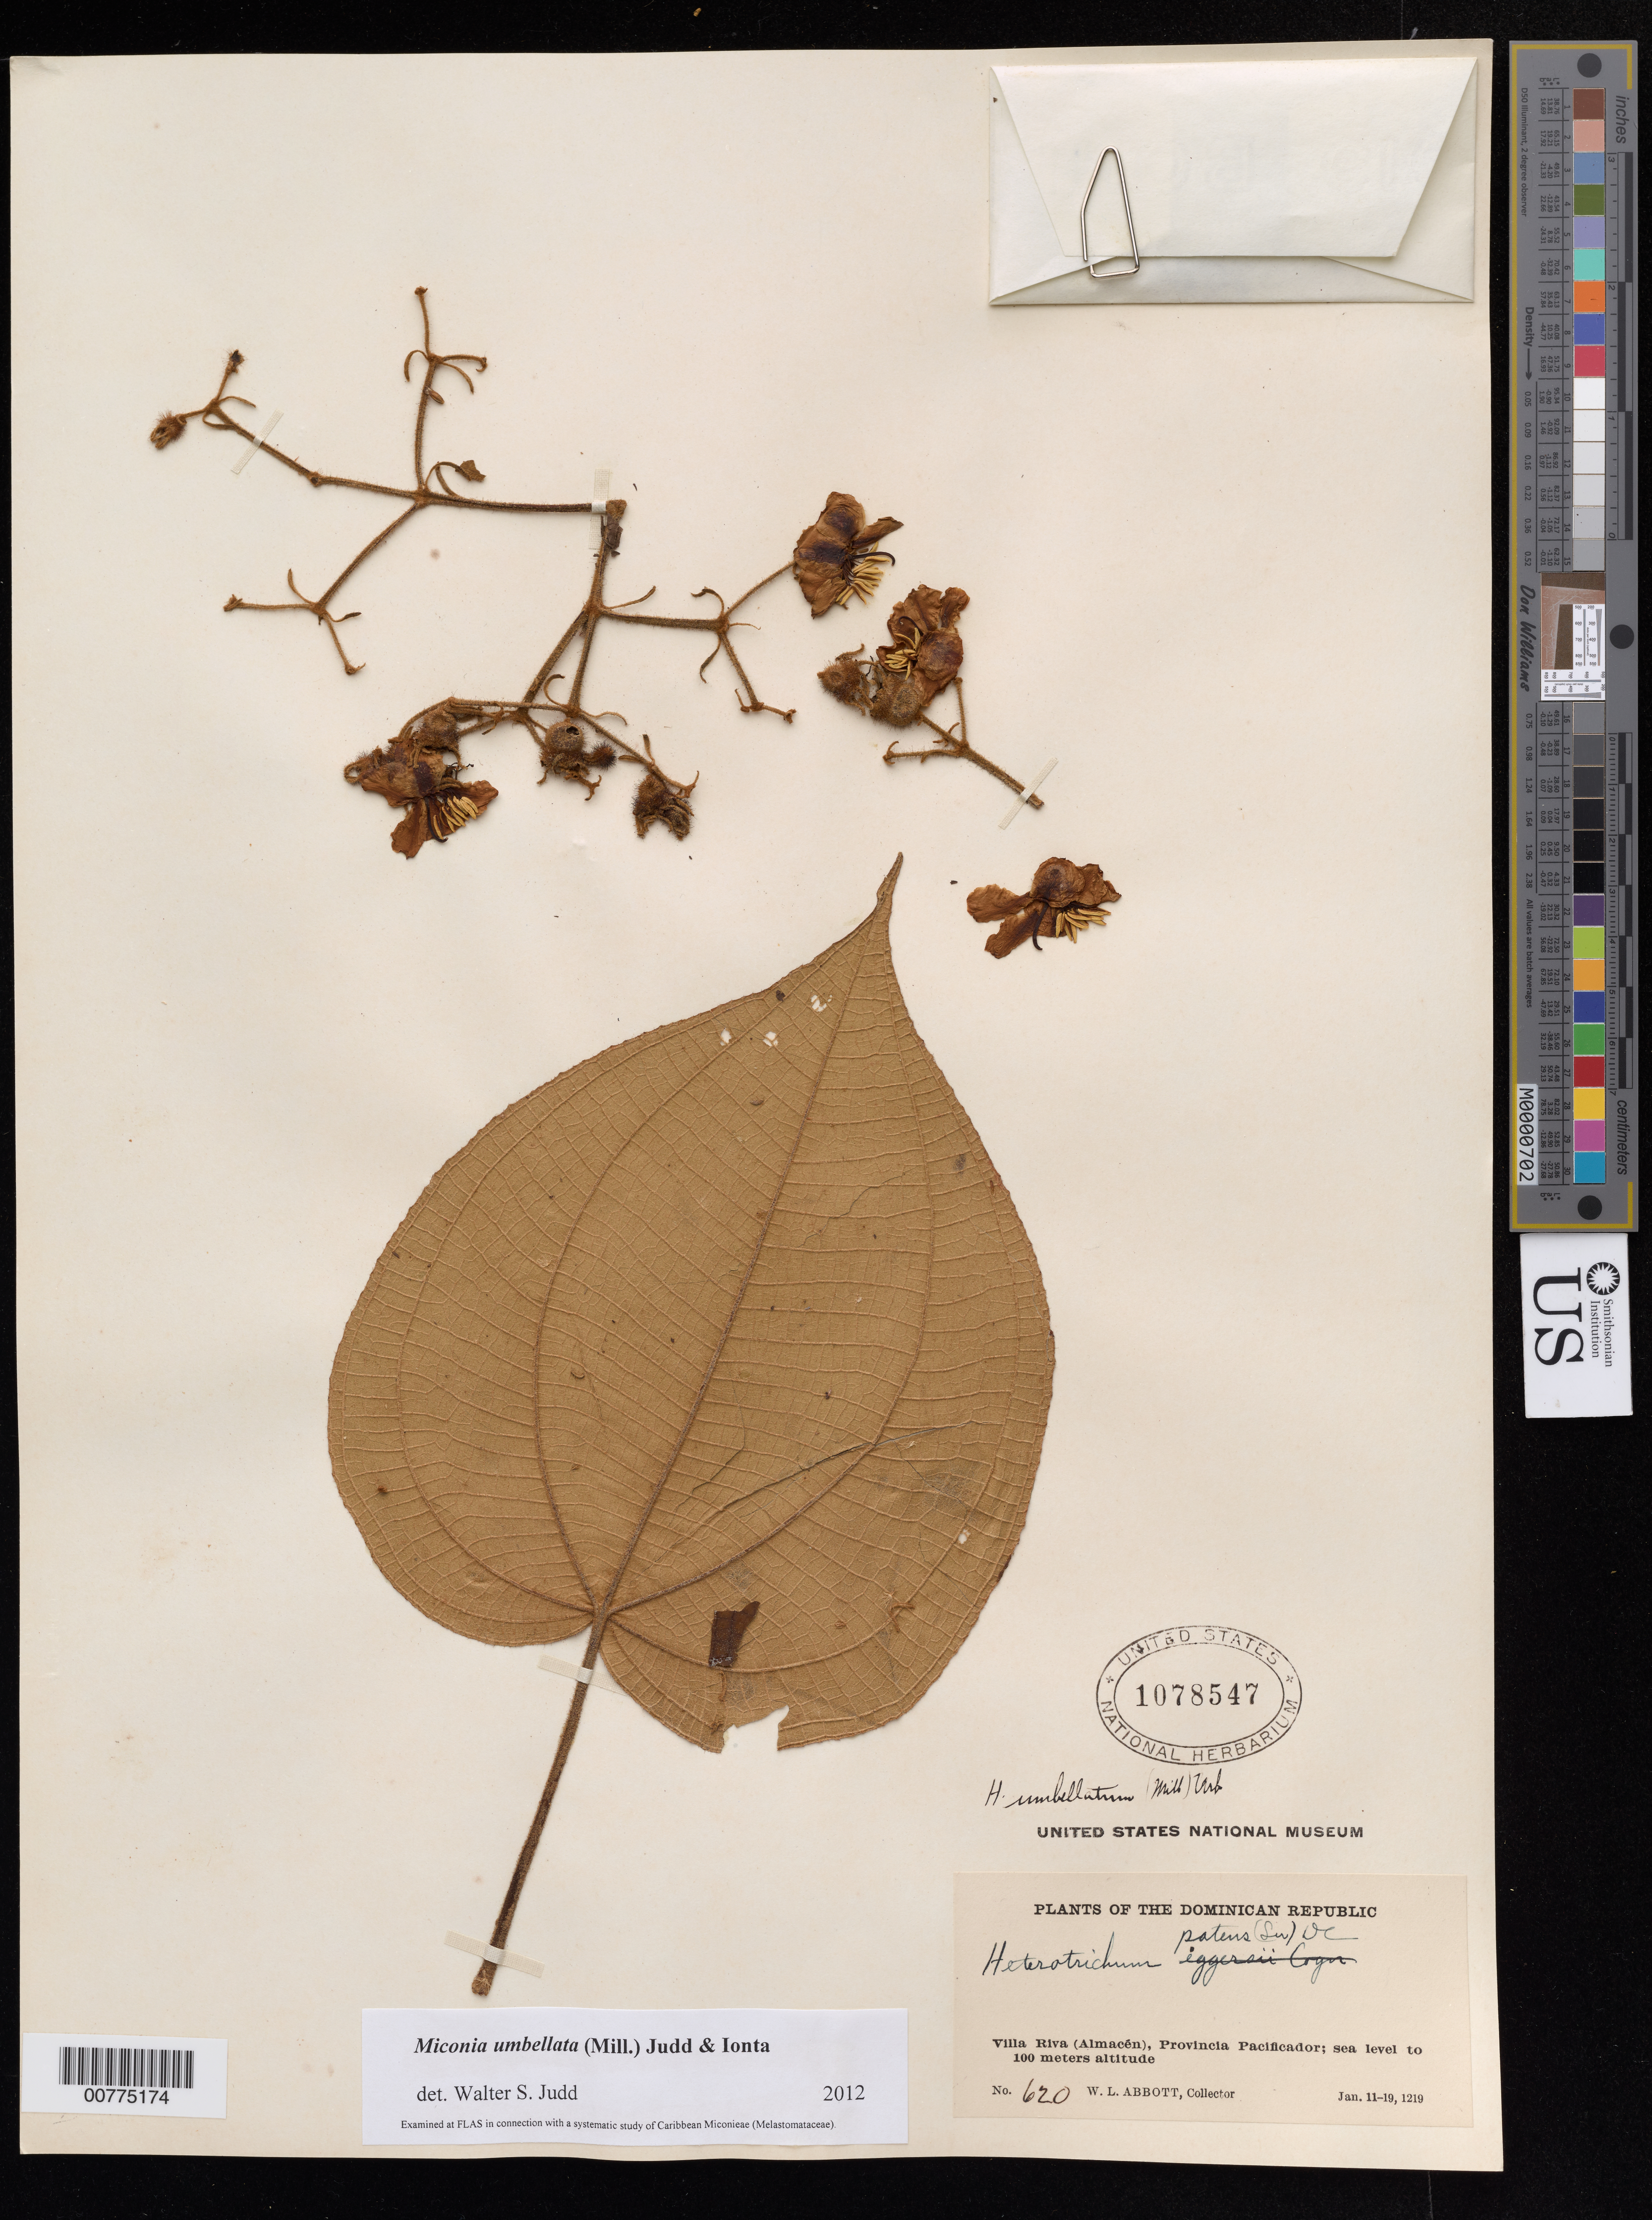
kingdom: Plantae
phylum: Tracheophyta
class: Magnoliopsida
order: Myrtales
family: Melastomataceae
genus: Miconia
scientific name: Miconia umbellata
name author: (Mill.) Judd & Ionta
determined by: Judd, Walter S.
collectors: W. L. Abbott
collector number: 620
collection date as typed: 11 Jan 1910 to 19 Jan 1921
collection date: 1910-01-11/1921-01-19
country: Dominican Republic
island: Hispaniola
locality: Pacificador Province?, Villa Riva (Almacén).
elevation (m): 0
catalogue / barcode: US 1078547